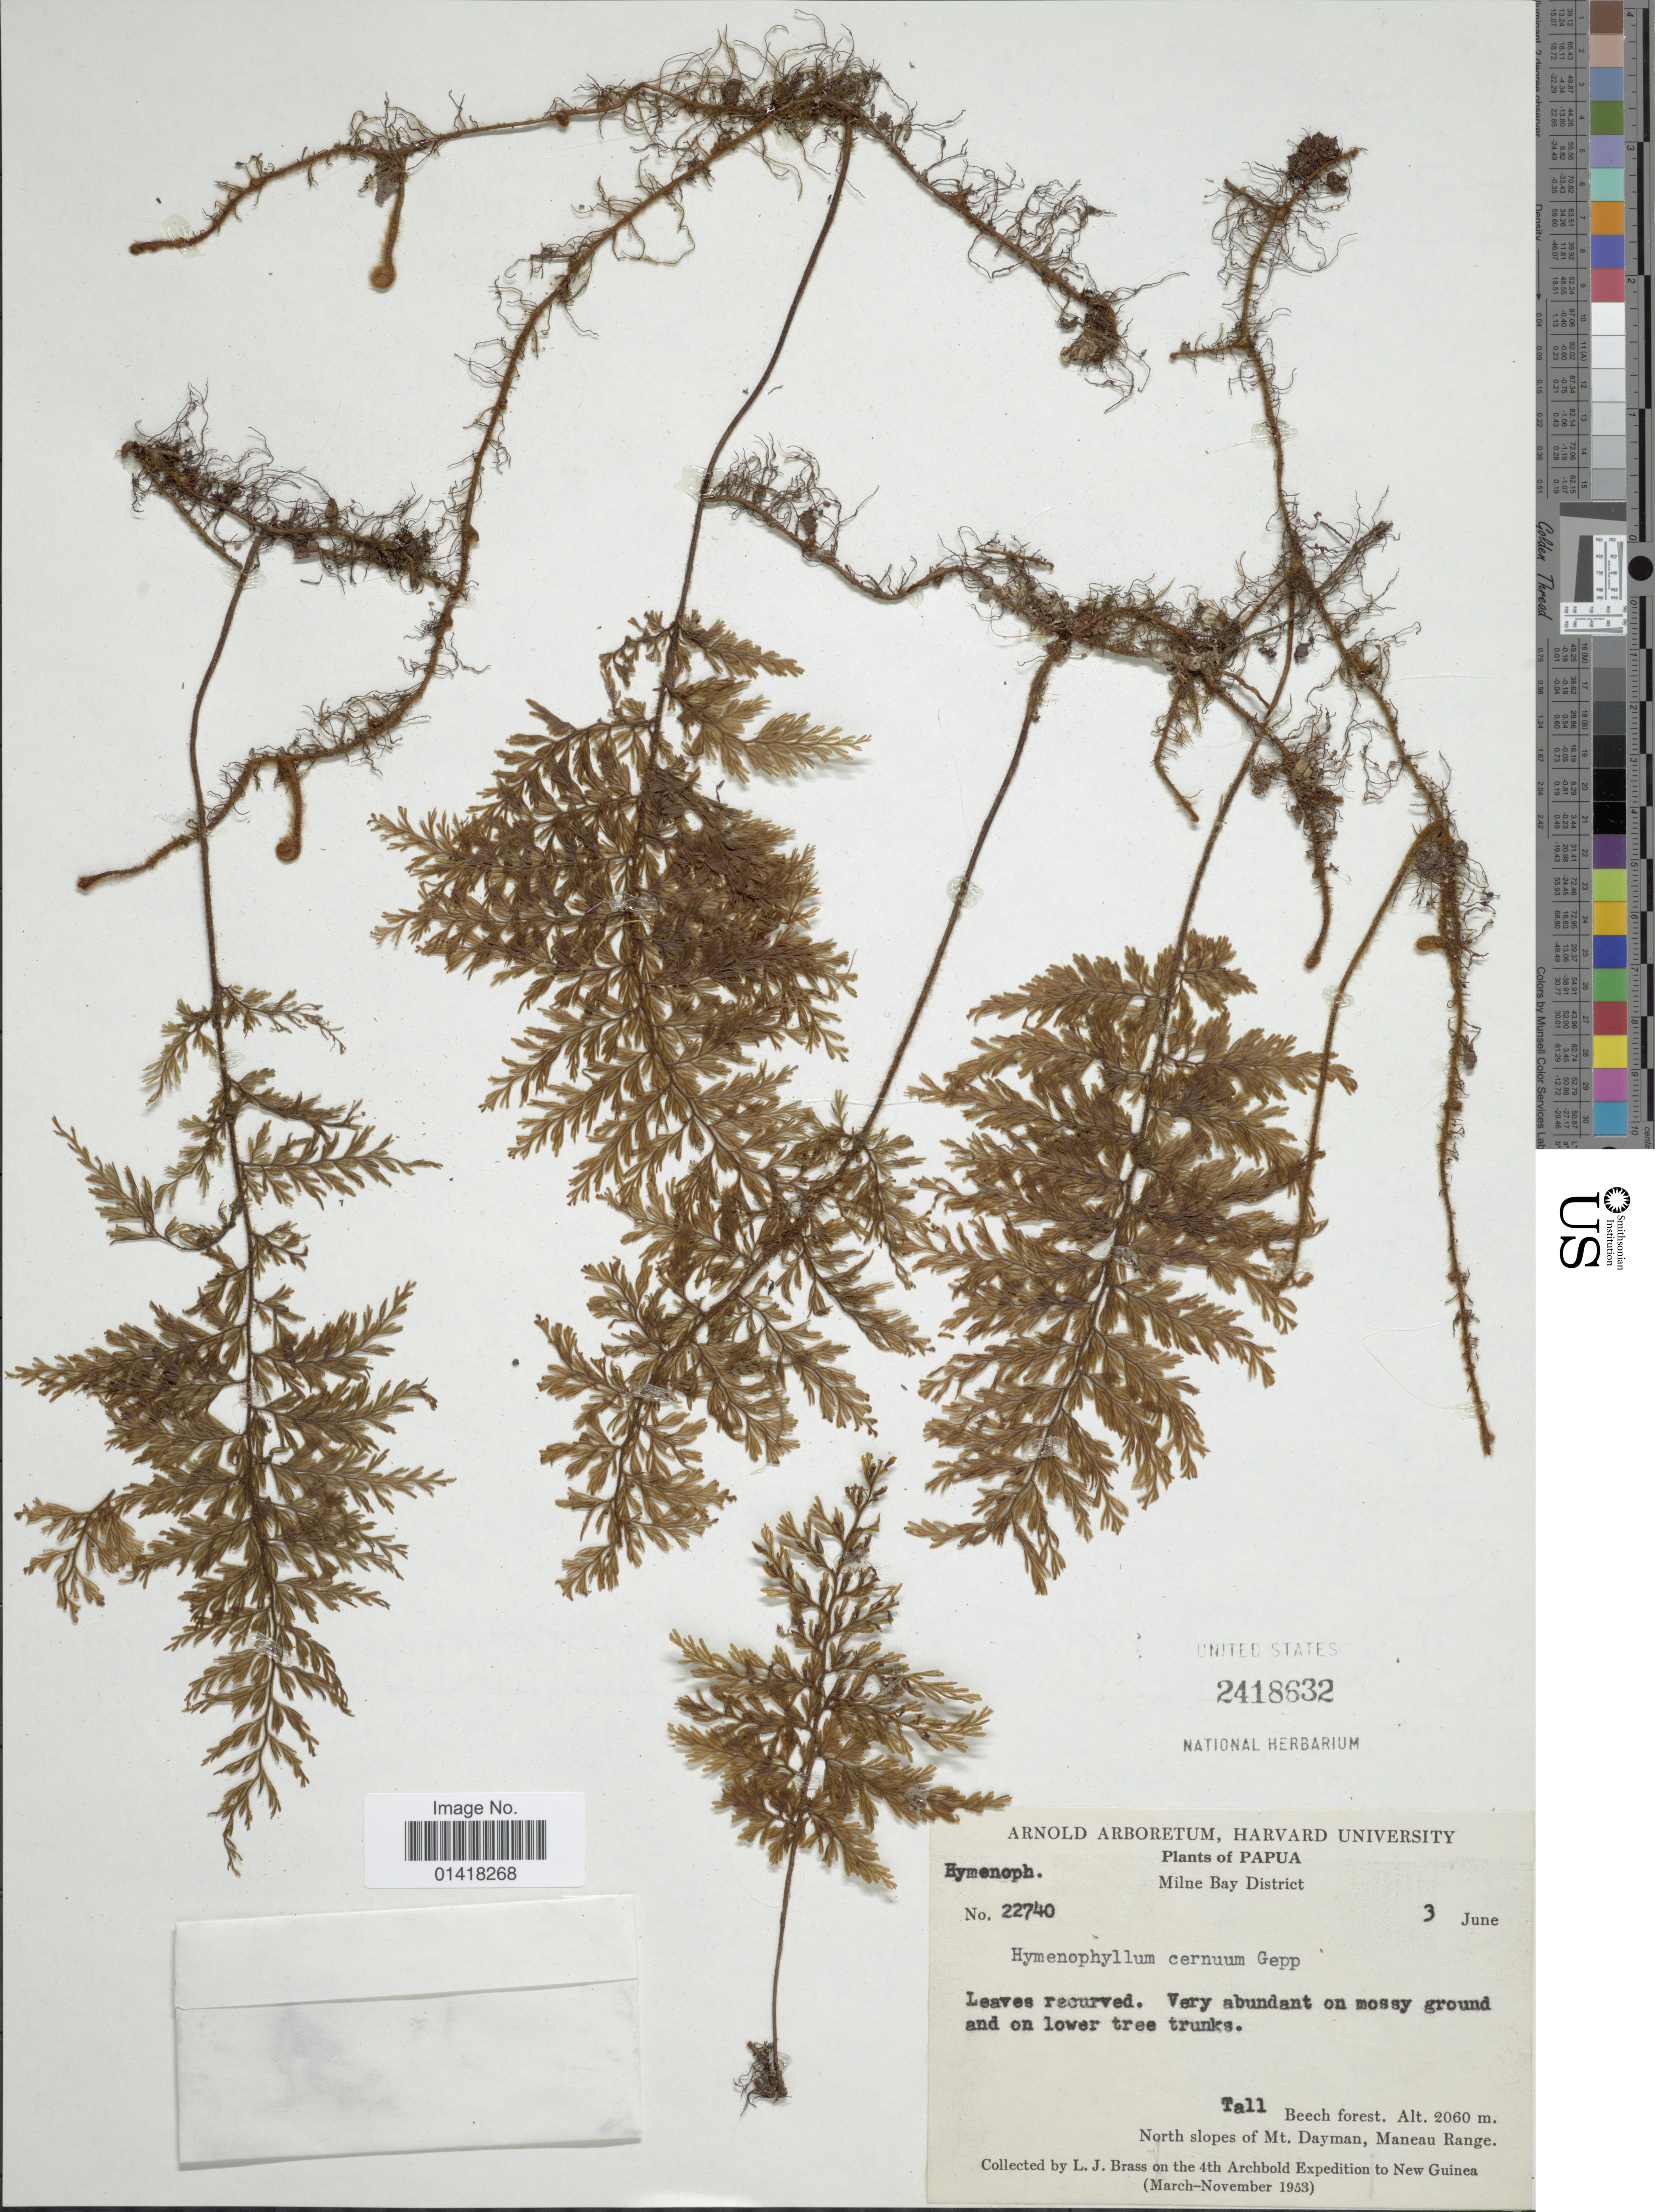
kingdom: Plantae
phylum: Tracheophyta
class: Polypodiopsida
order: Hymenophyllales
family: Hymenophyllaceae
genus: Hymenophyllum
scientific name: Hymenophyllum cernuum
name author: A. Gepp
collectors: L. J. Brass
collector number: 22740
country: Papua New Guinea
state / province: Milne Bay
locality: Milne Bay District. North slopes of Mt. Dayman, Maneau Range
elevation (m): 2060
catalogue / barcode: US 2418632